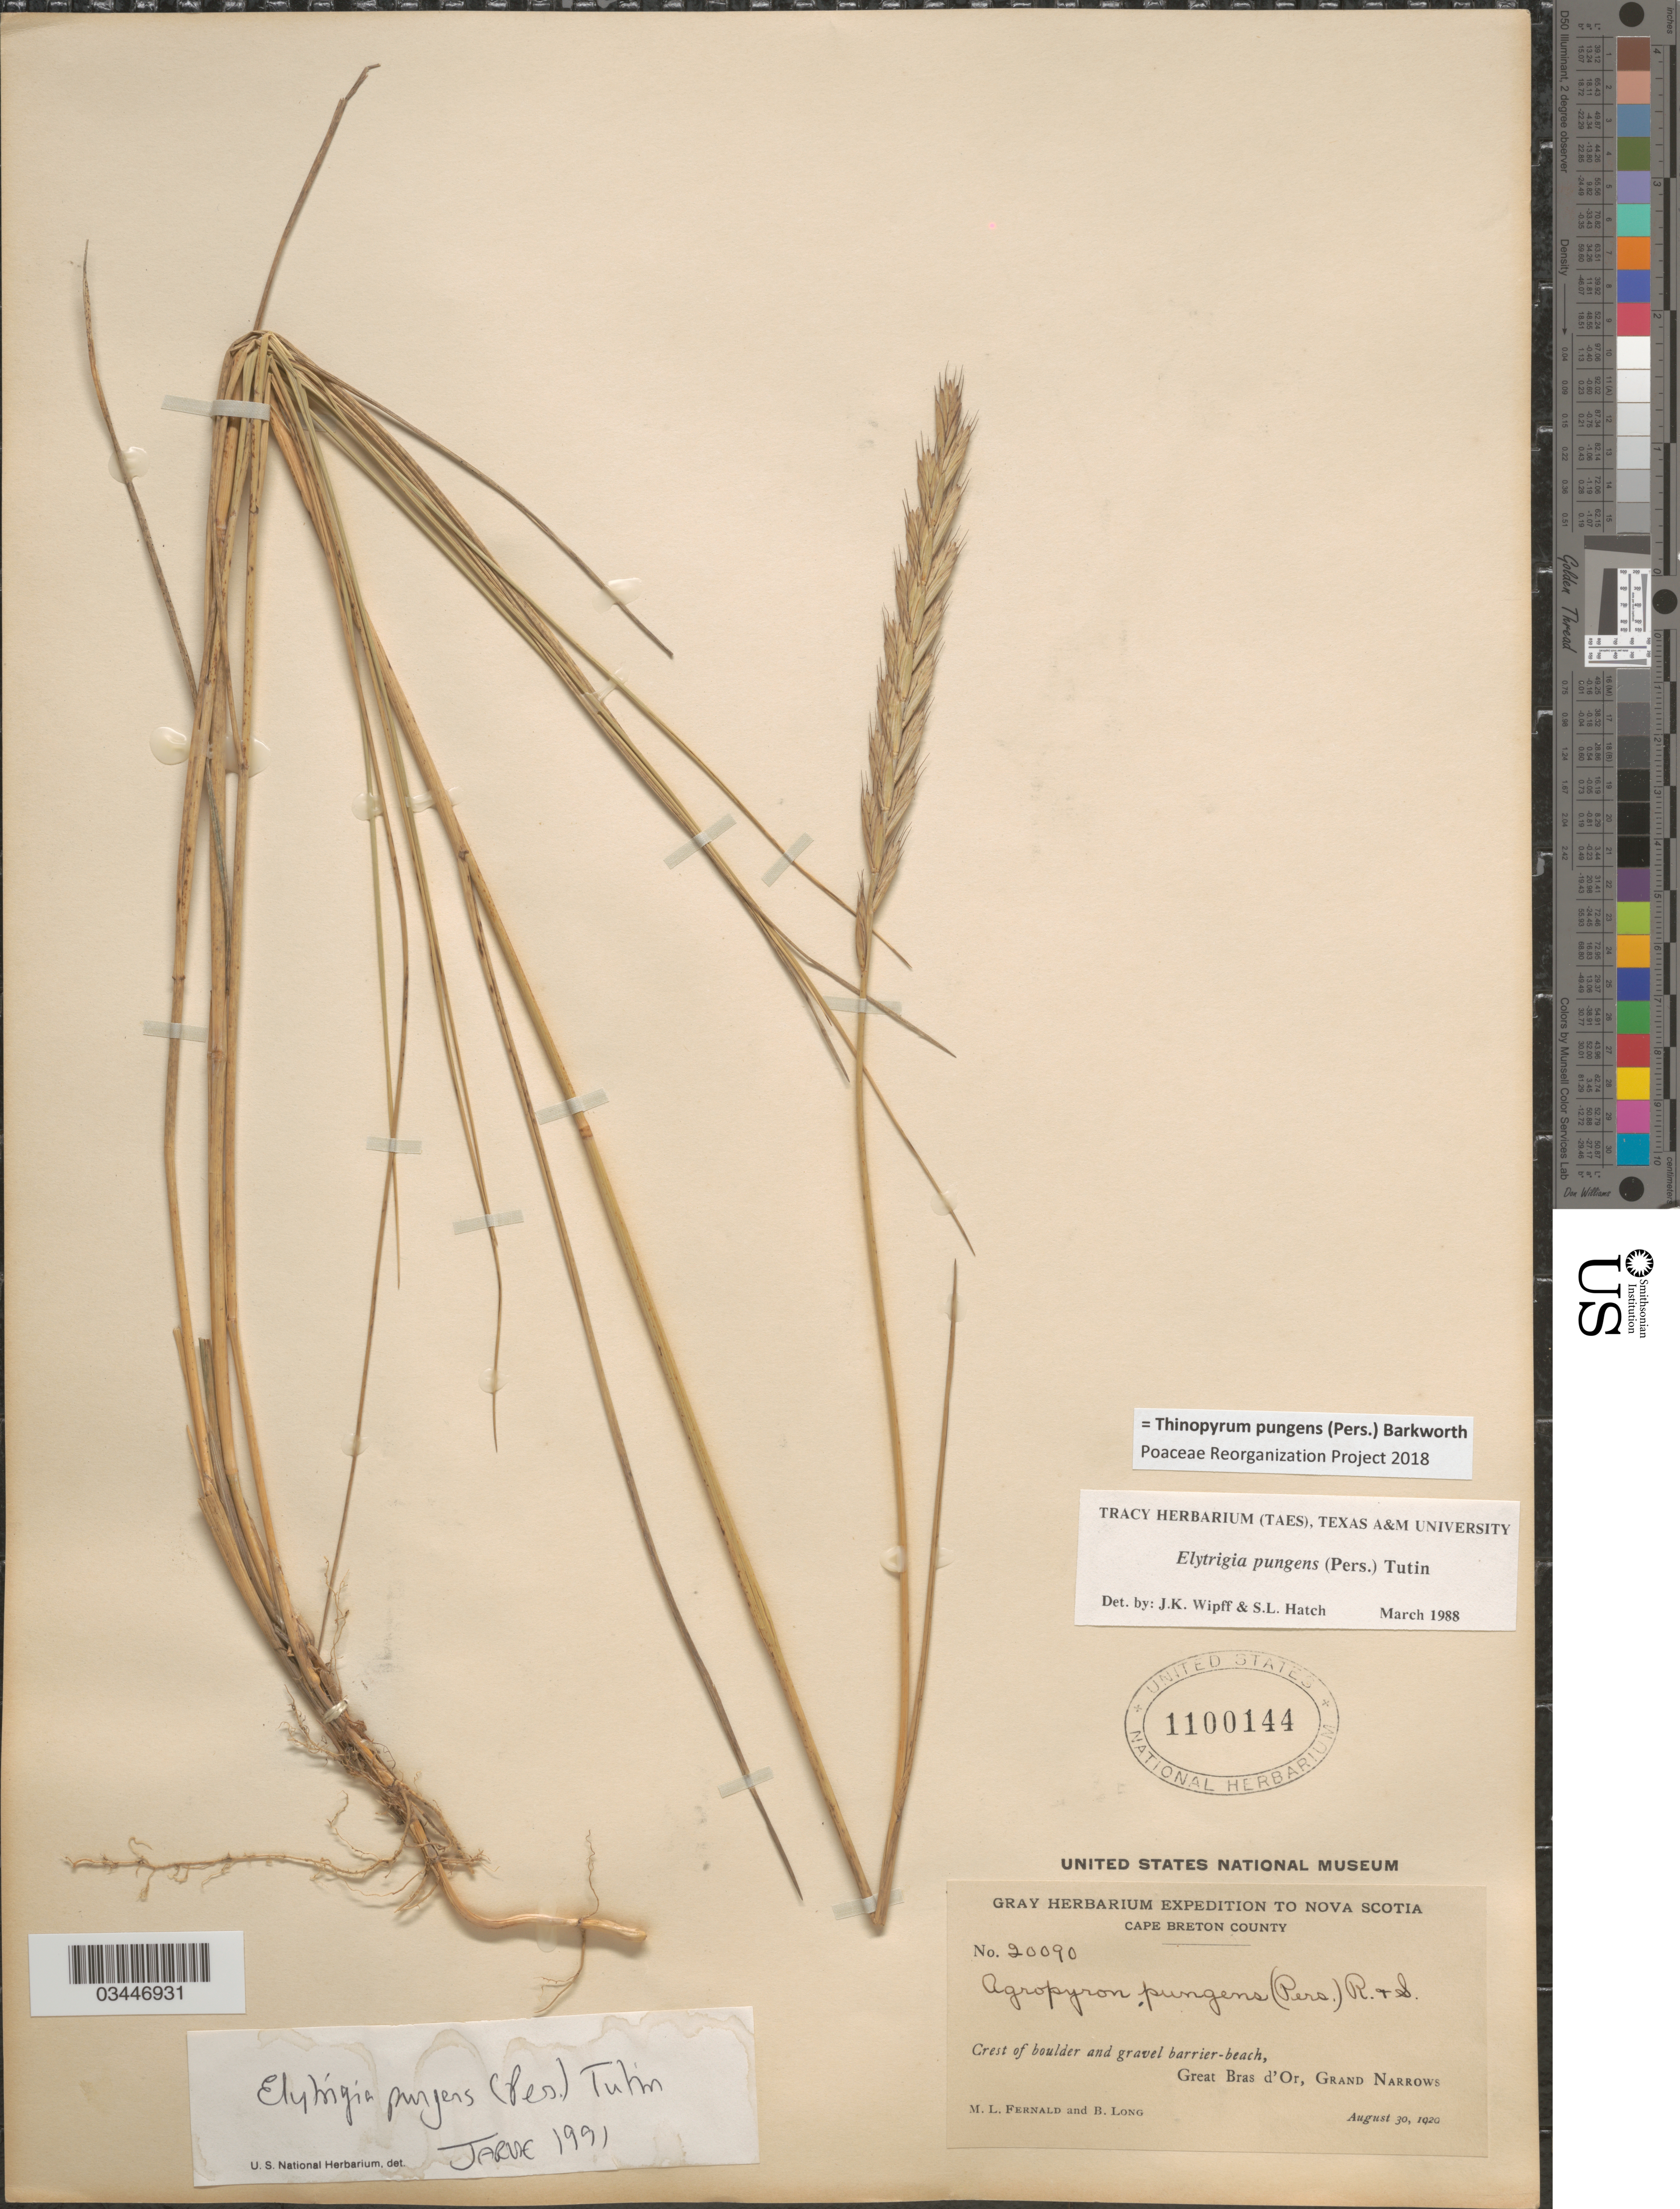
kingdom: Plantae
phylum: Tracheophyta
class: Liliopsida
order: Poales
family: Poaceae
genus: Thinopyrum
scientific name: Thinopyrum pungens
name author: (Pers.) Barkworth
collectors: M. L. Fernald & B. Long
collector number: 20090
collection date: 1920-08-30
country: Canada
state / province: Nova Scotia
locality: Gray Herbarium Expedition to Nova Scotia. Cape Breton County. Crest of boulder and gravel barrier-beach, Great Bras d'Or, Grand Narrows.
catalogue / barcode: US 1100144